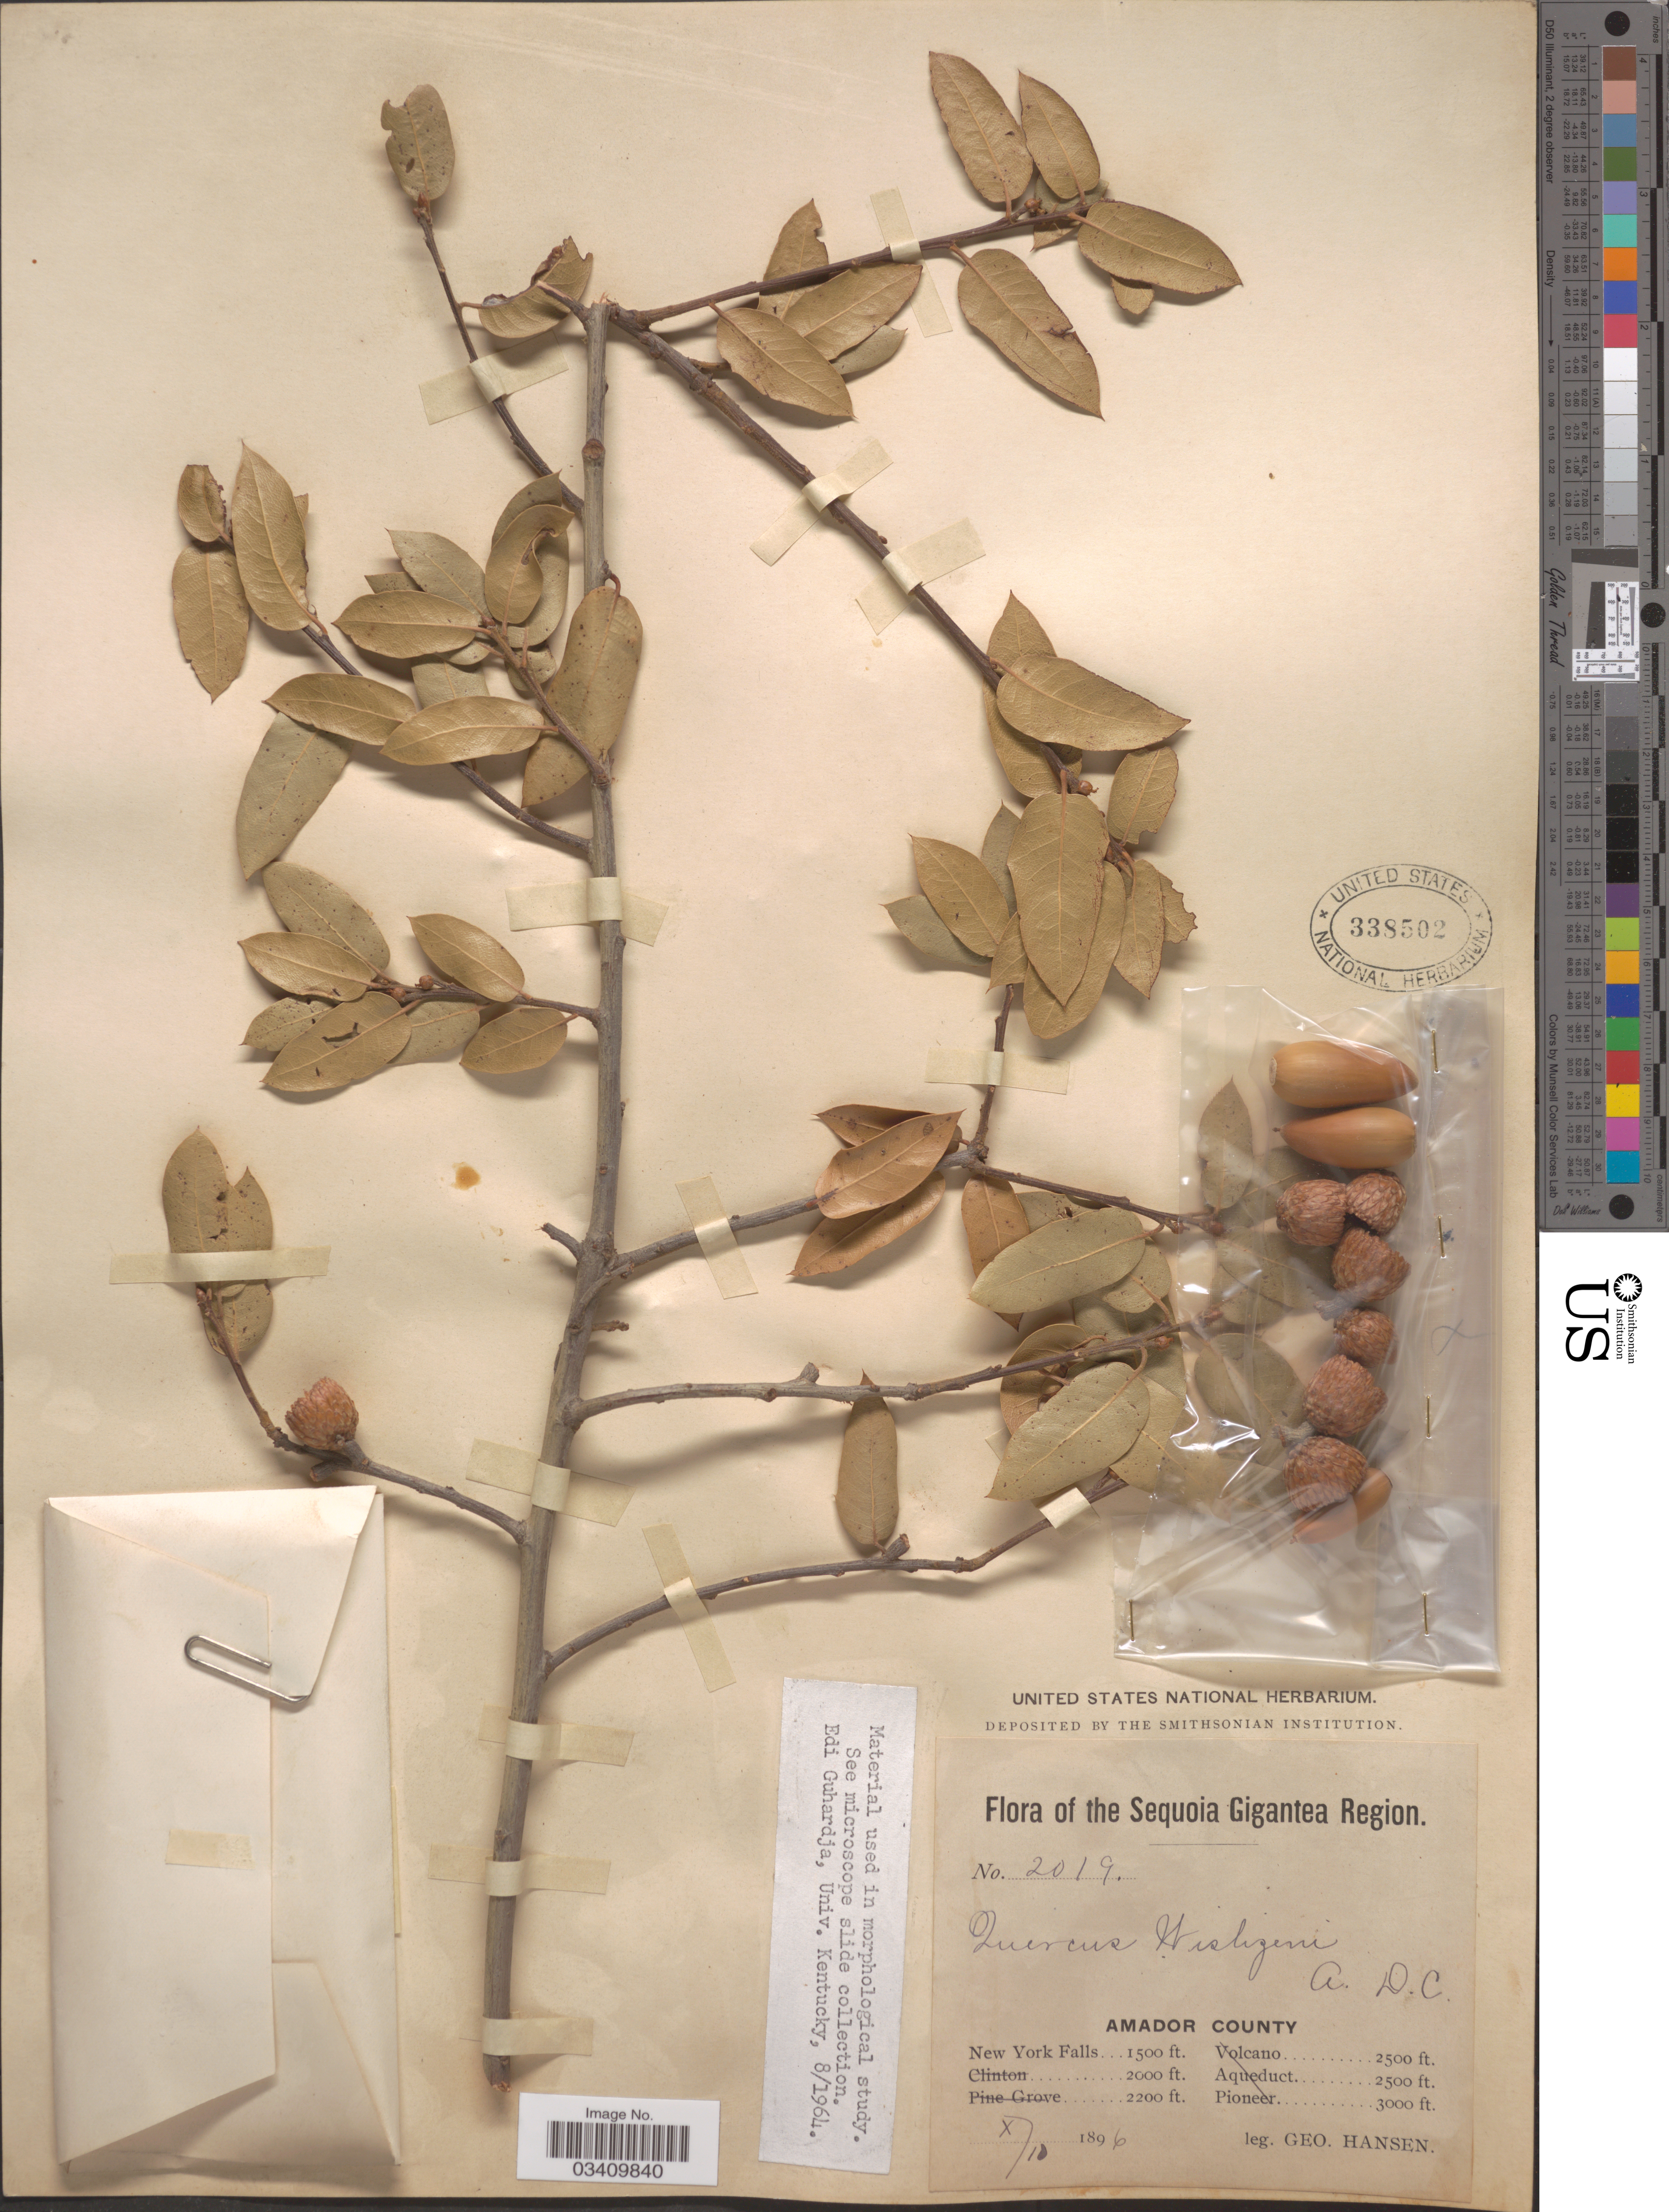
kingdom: Plantae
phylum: Tracheophyta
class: Magnoliopsida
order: Fagales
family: Fagaceae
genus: Quercus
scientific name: Quercus wislizeni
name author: A. DC.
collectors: G. Hansen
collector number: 2019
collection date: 1896-10-10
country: United States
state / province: California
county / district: Amador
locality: Sequoia Gigantea Region. Amador County. New York Falls.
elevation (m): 457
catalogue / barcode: US 338502